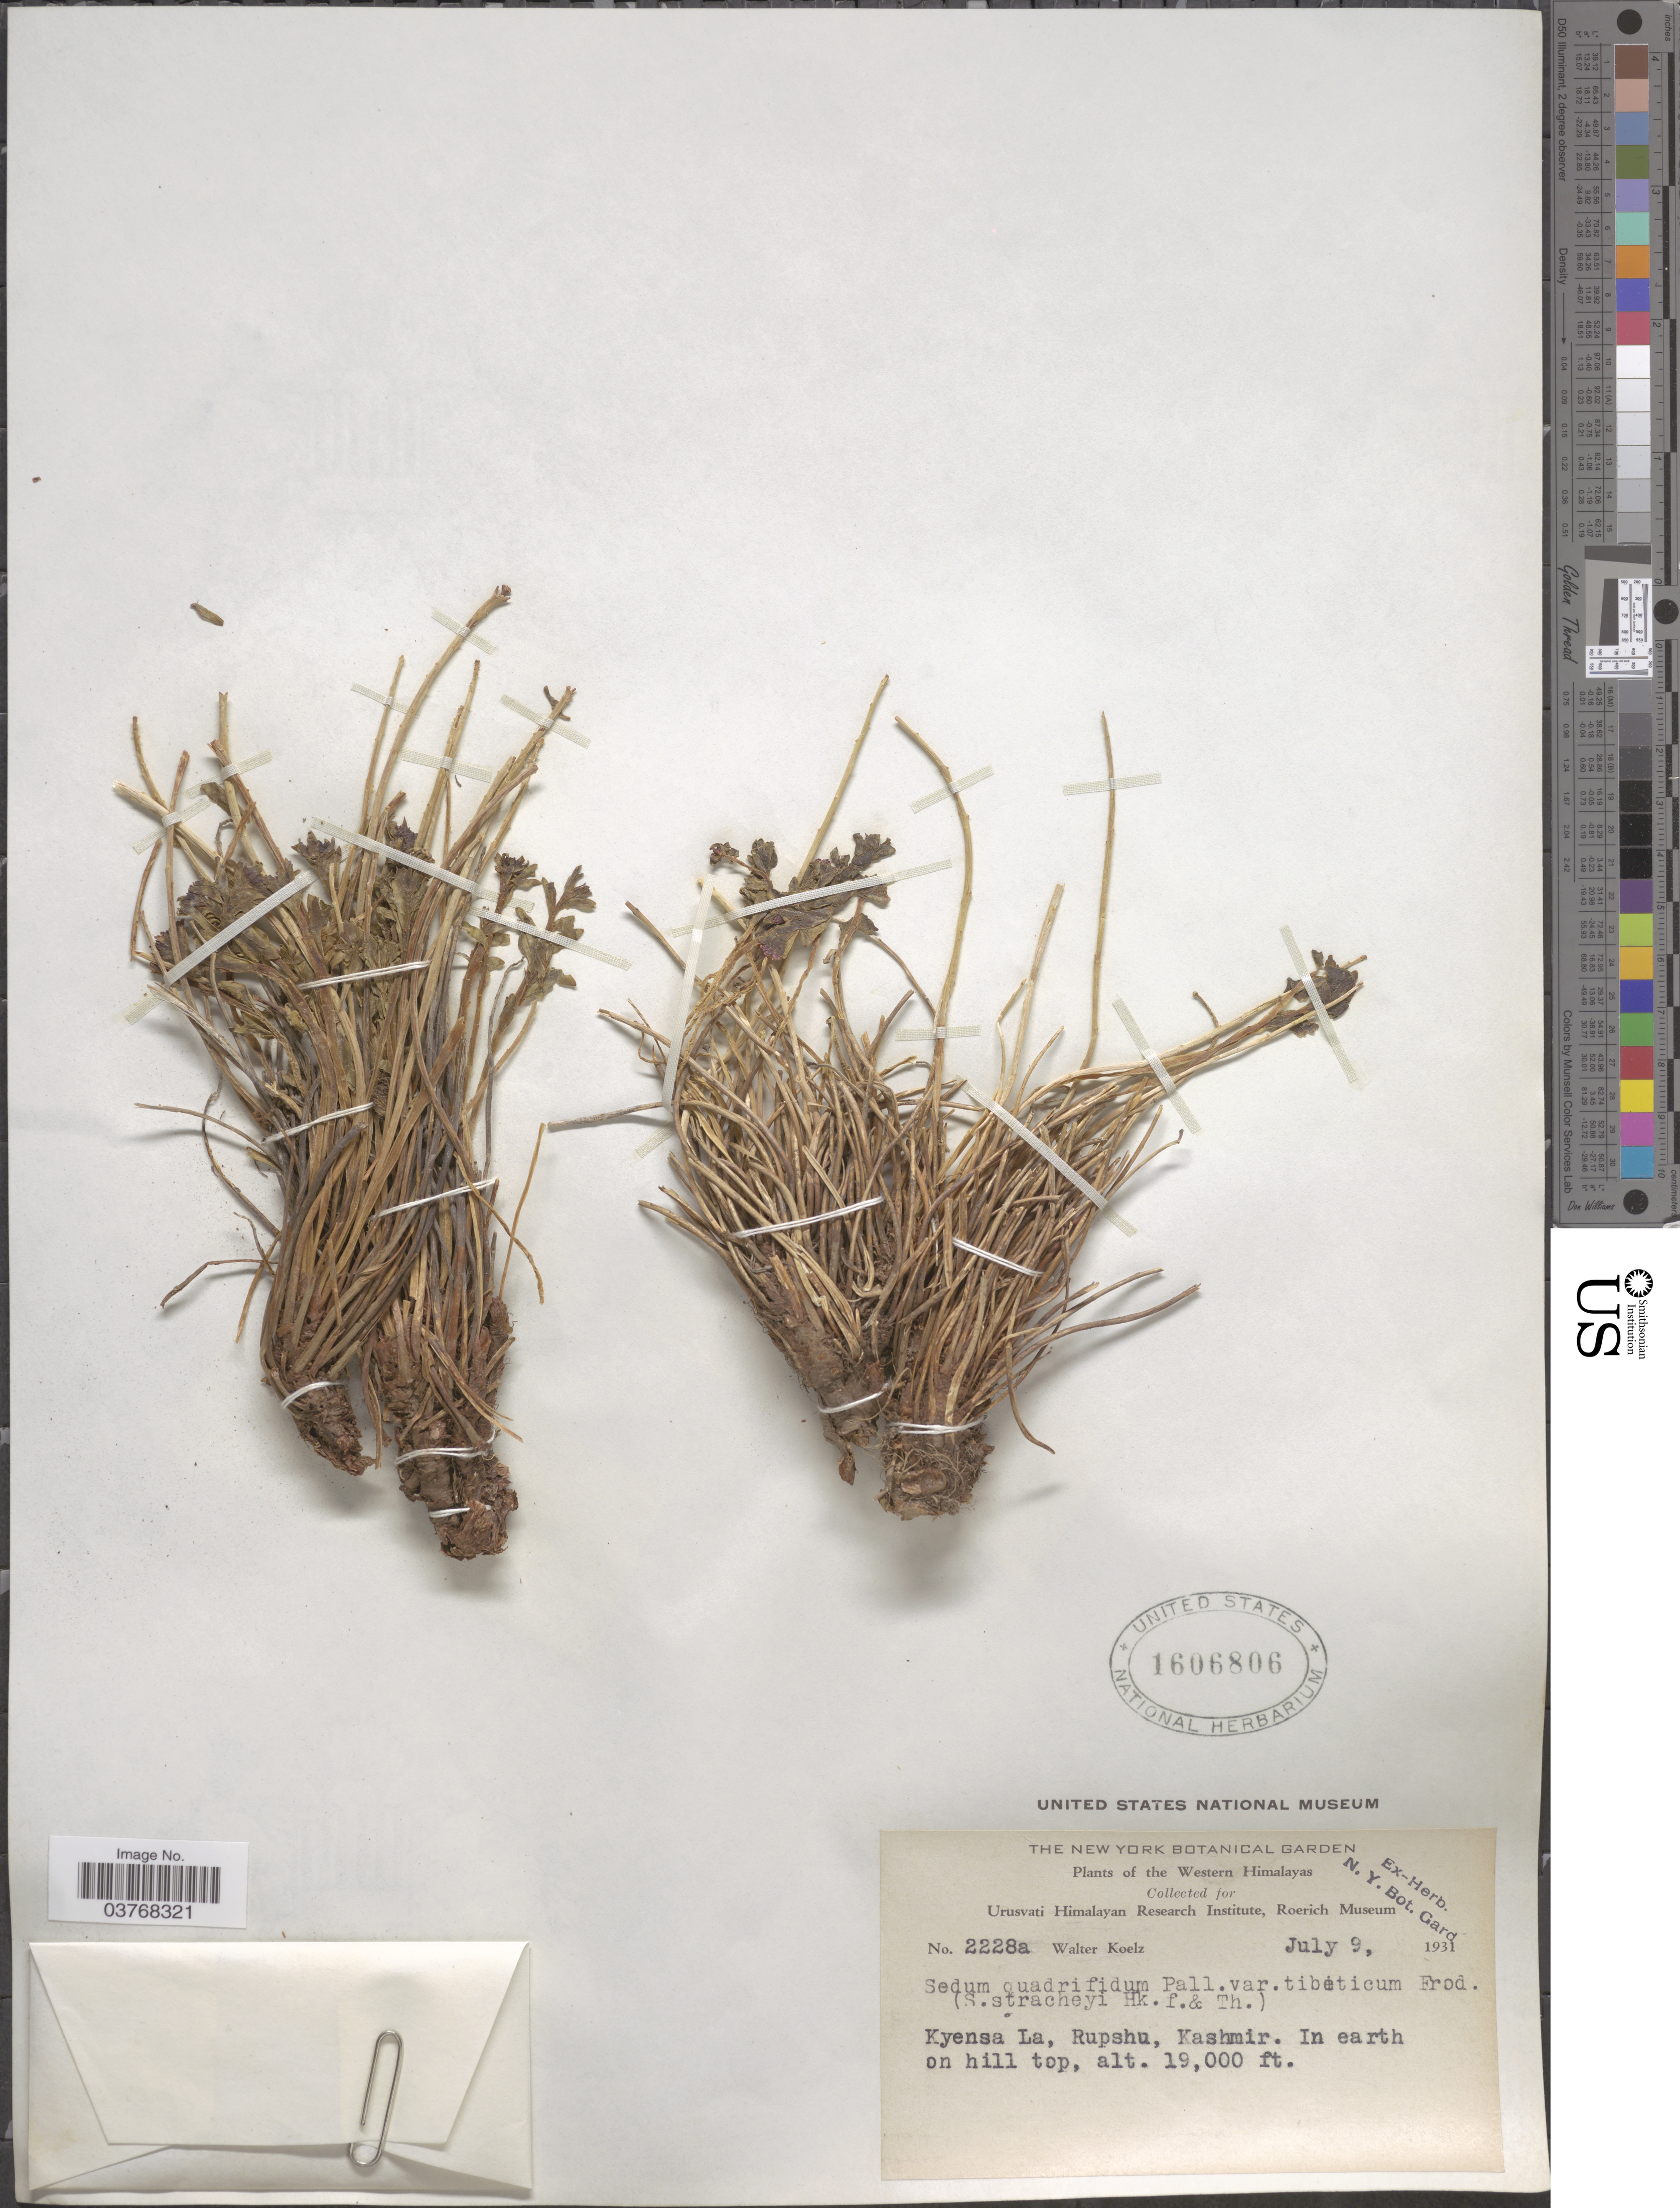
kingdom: Plantae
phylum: Tracheophyta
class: Magnoliopsida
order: Saxifragales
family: Crassulaceae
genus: Rhodiola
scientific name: Rhodiola tibetica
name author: (Hook. f. & Thomson) S.H. Fu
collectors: W. N. Koelz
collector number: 2228a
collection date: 1931-07-09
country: India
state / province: Jammu and Kashmir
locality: Western Himalayas. Kyensa La, Rupshu, Kashmir.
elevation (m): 5791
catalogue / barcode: US 1606806